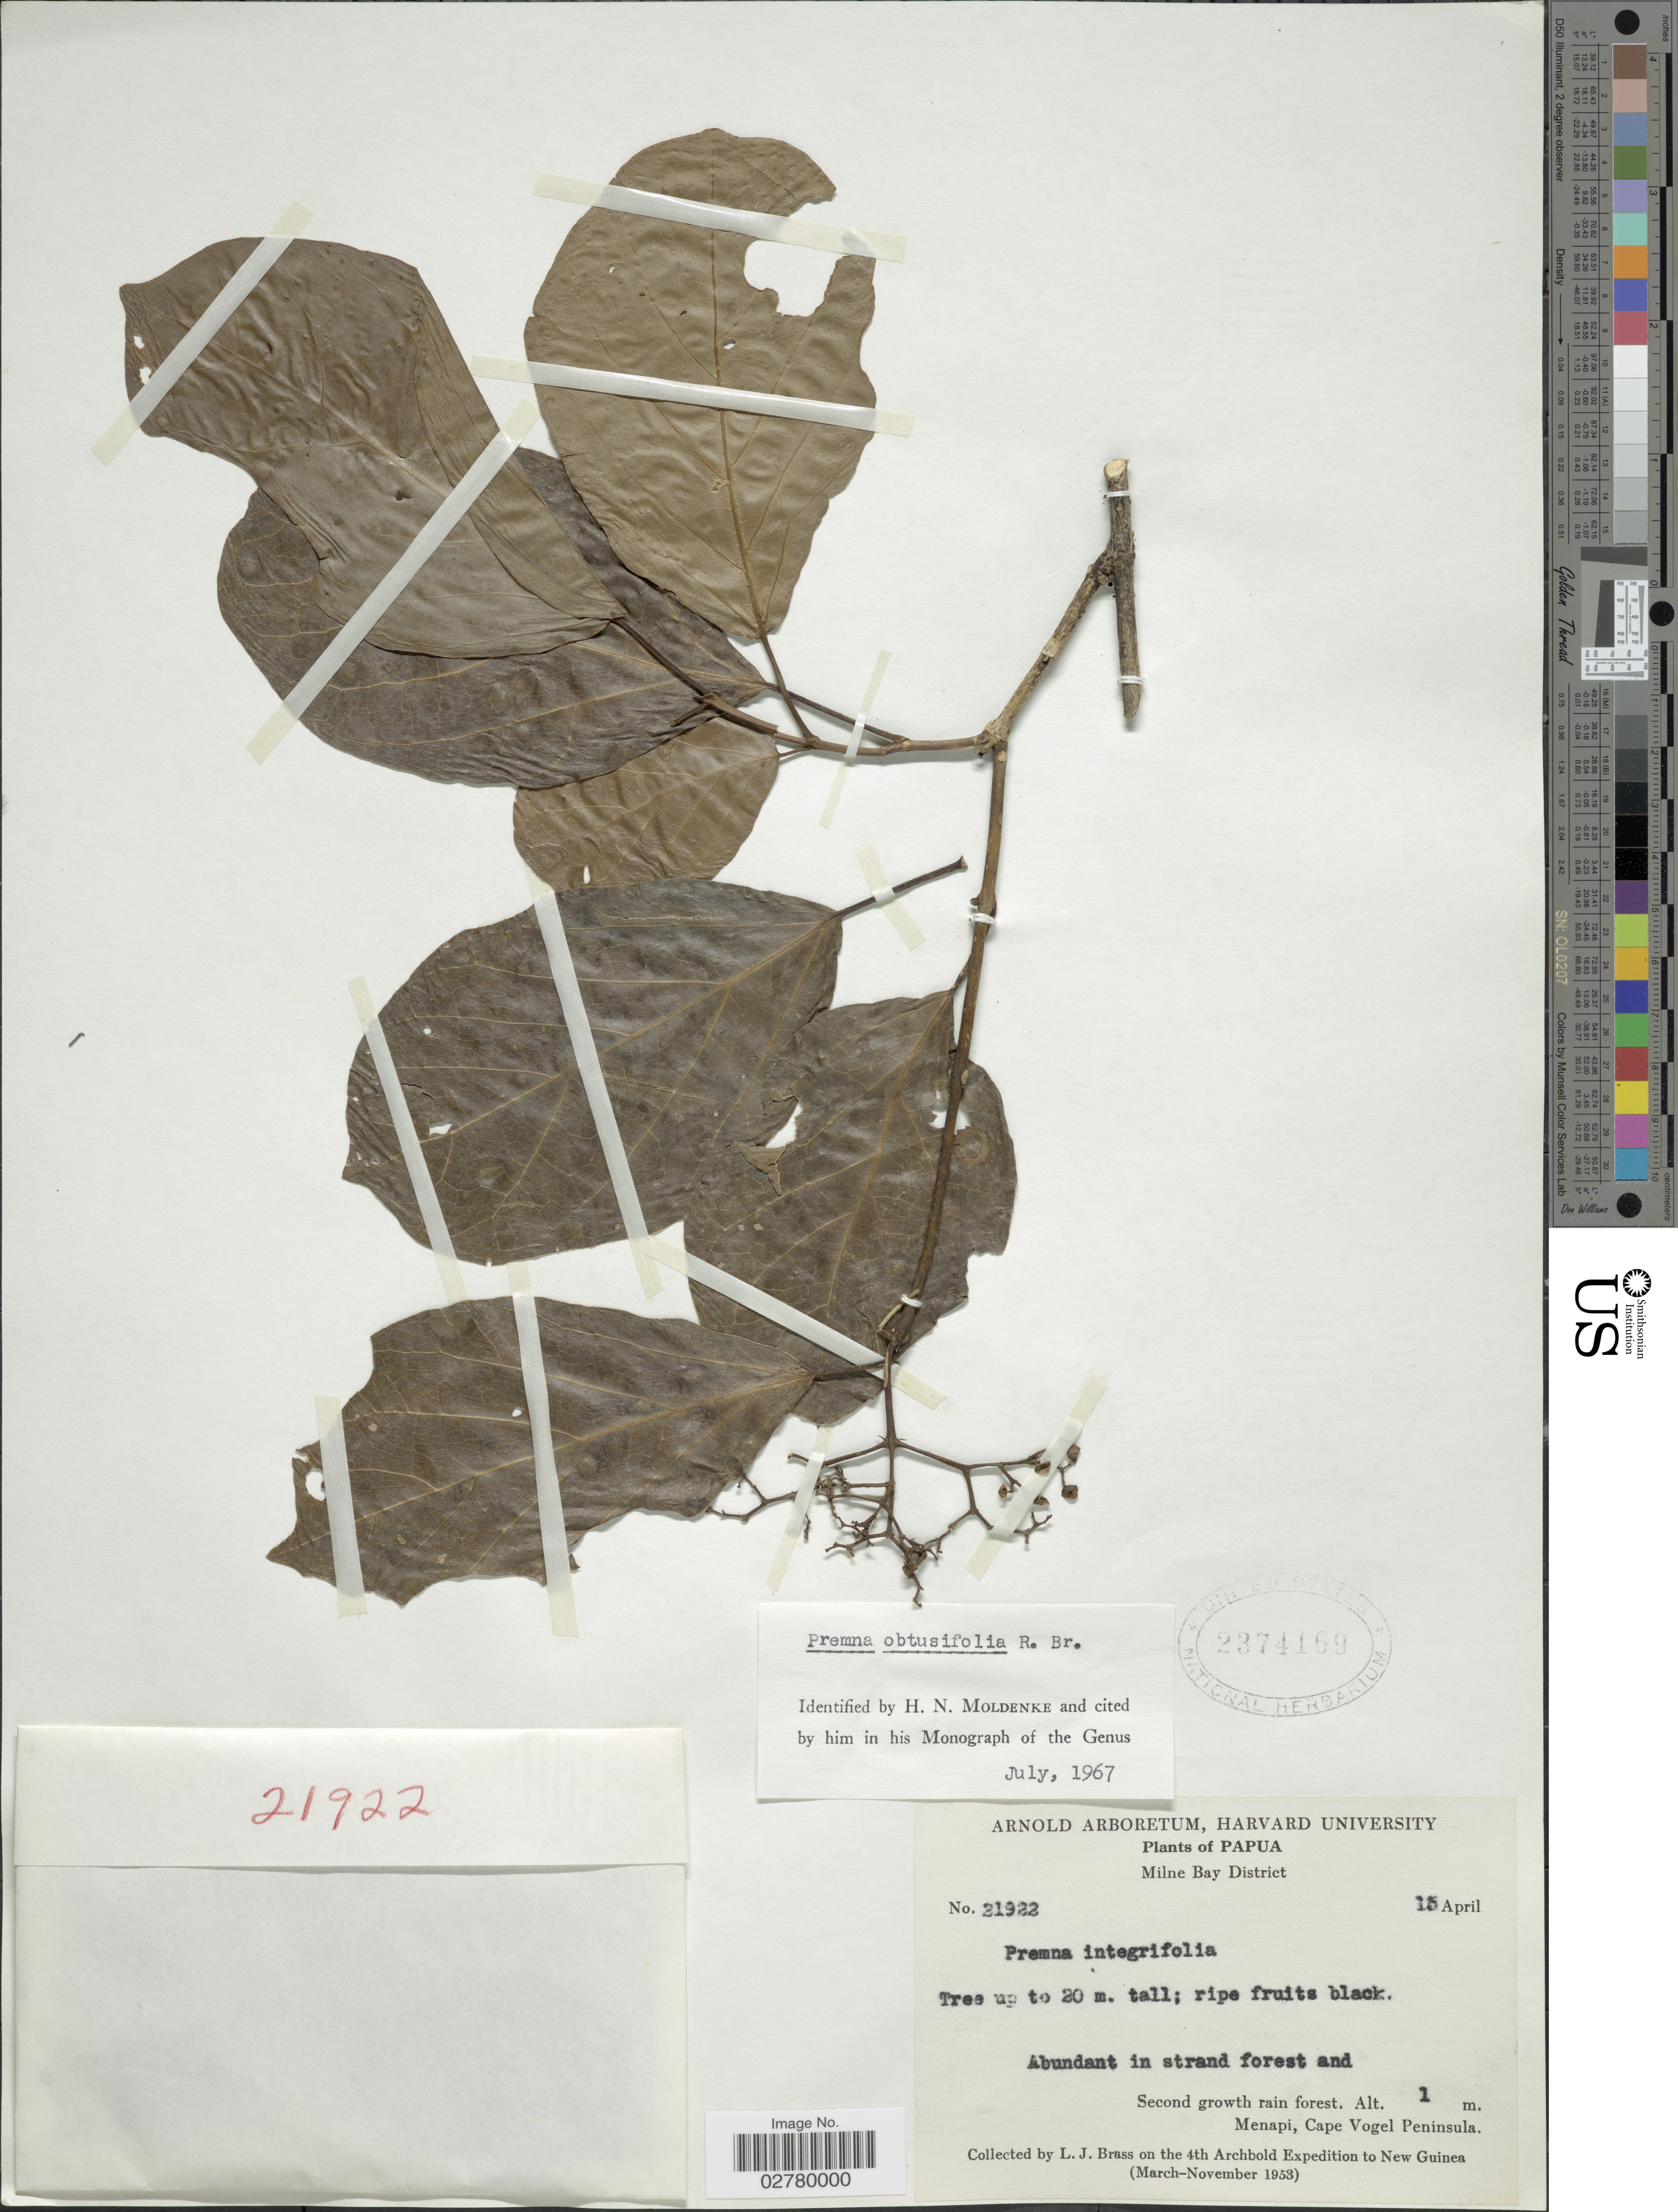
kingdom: Plantae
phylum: Tracheophyta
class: Magnoliopsida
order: Lamiales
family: Lamiaceae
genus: Premna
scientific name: Premna obtusifolia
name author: R. Br.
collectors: L. J. Brass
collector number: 219252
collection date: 1953-04-15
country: Papua New Guinea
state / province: Milne Bay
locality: Papua. Milne Bay District. Menapi, Cape Vogel Peninsula. New Guinea.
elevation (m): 1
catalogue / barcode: US 2374169